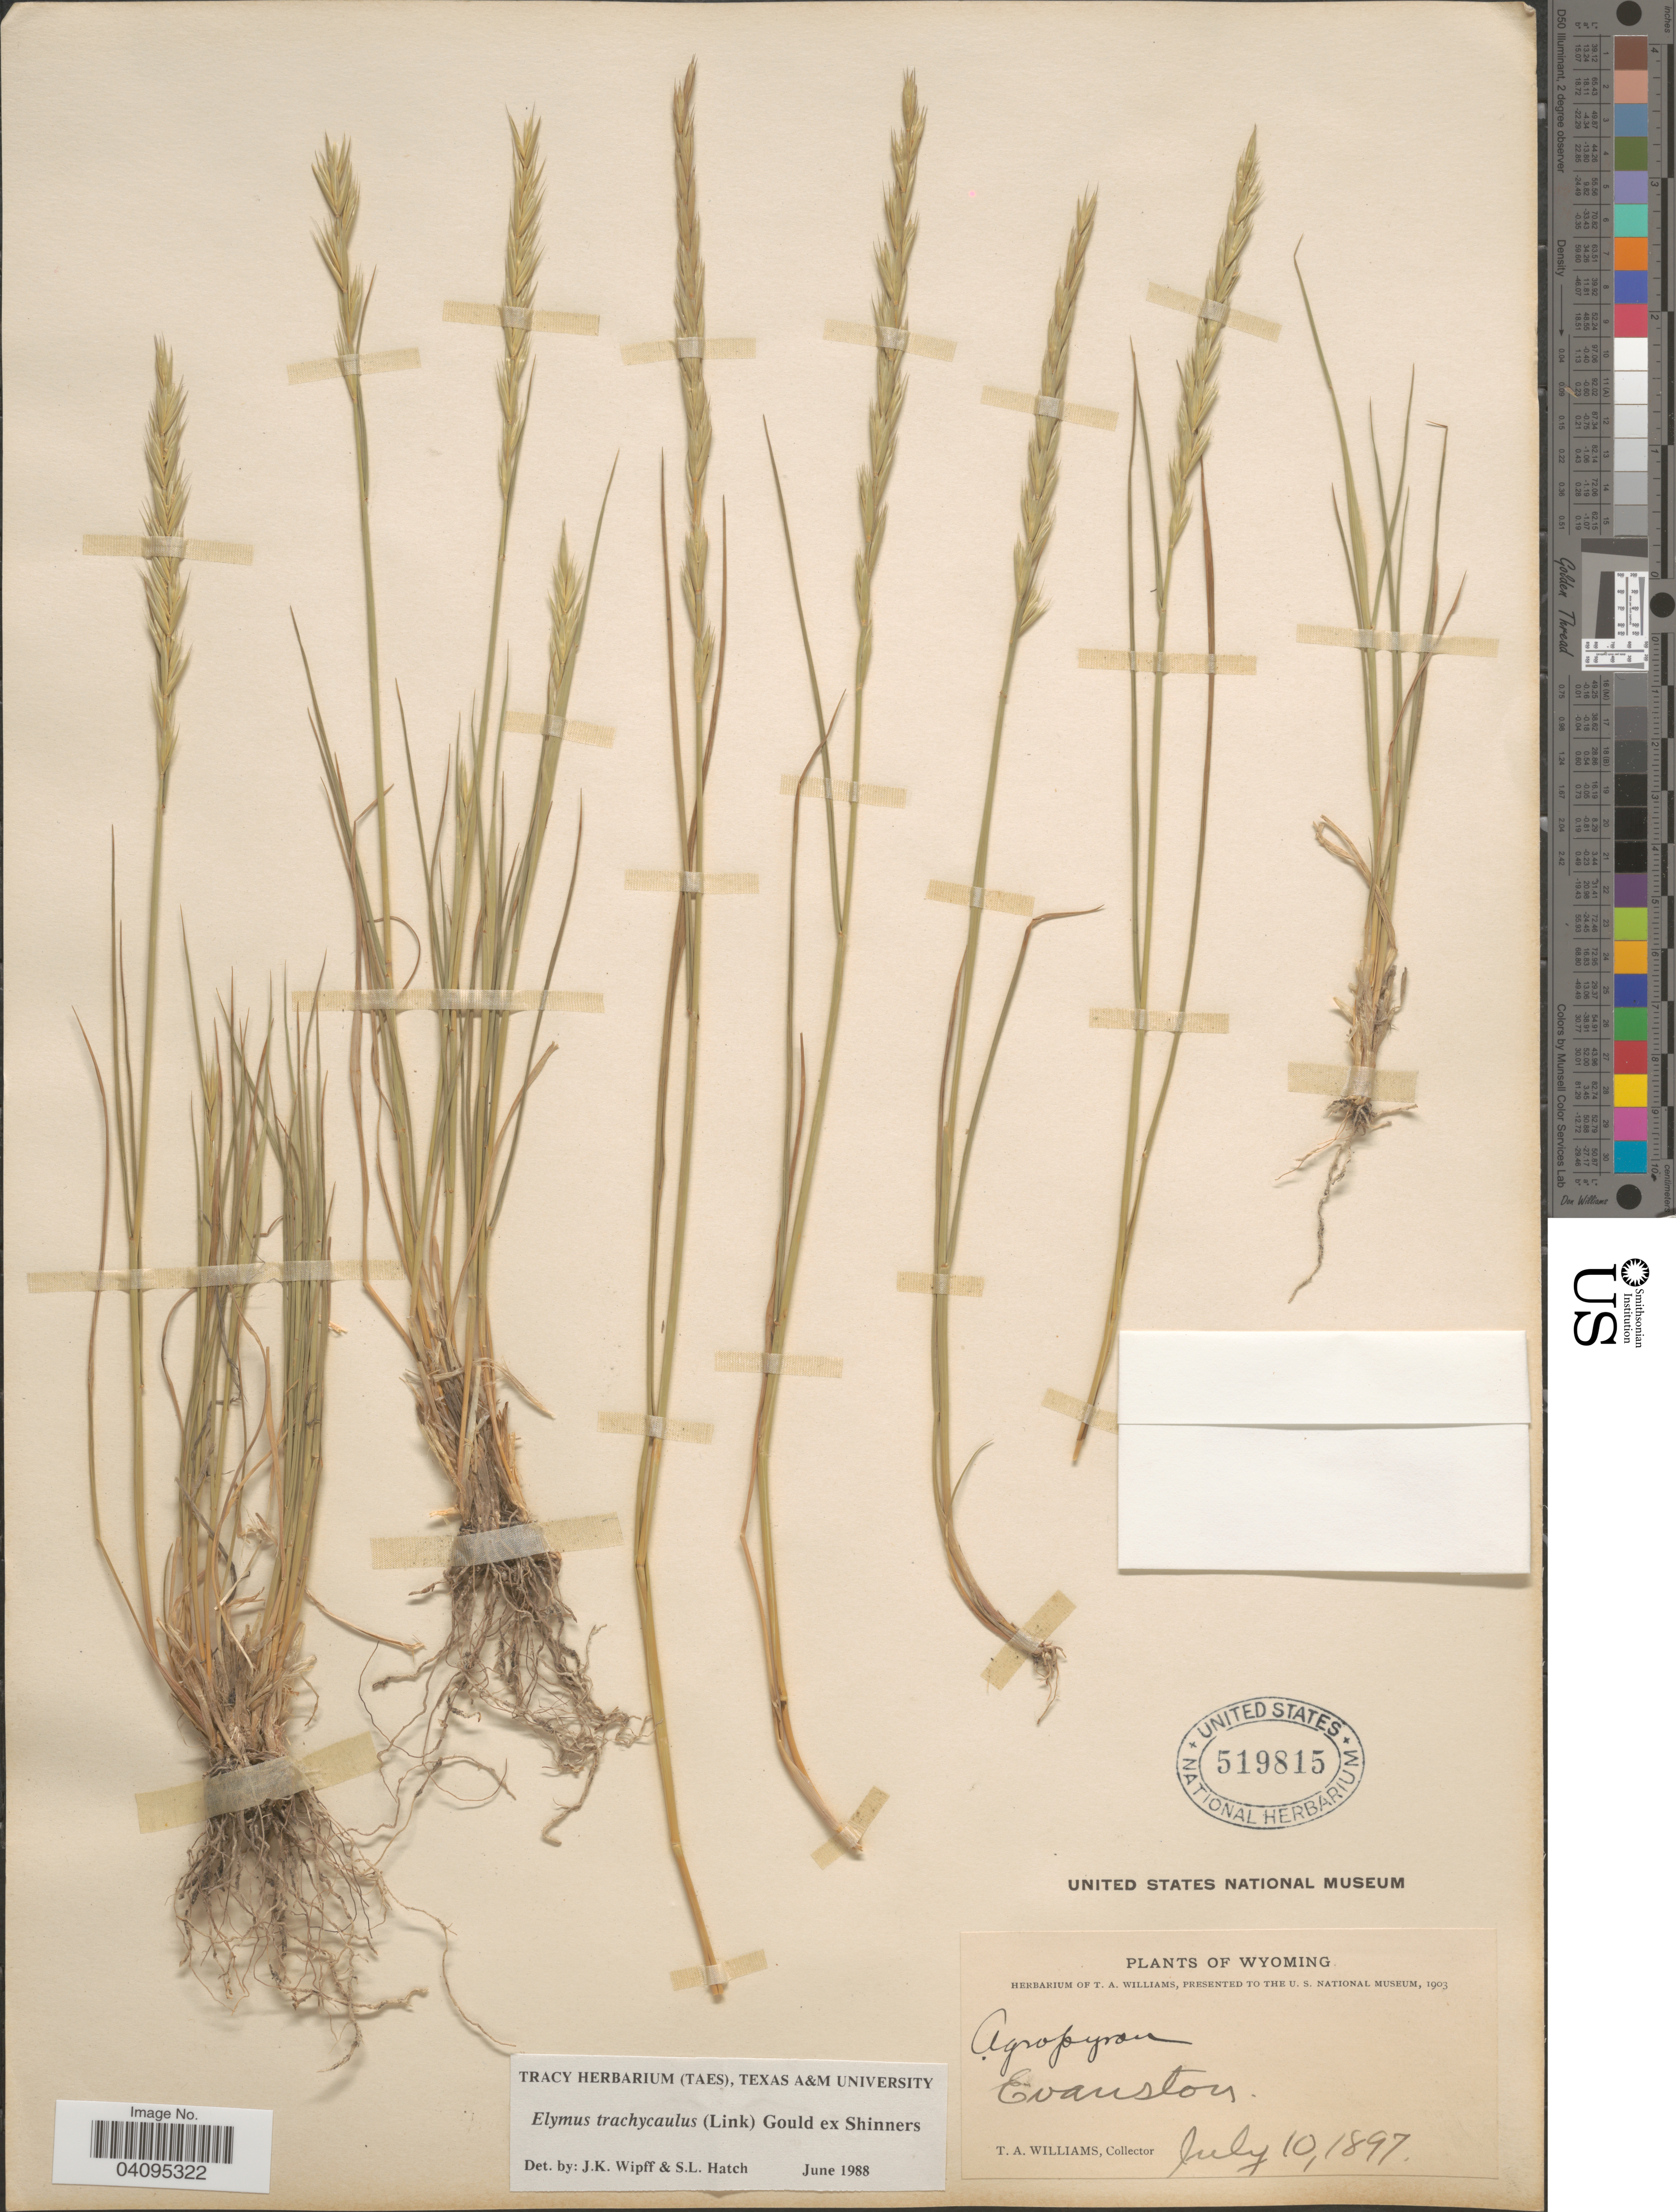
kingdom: Plantae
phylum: Tracheophyta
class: Liliopsida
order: Poales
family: Poaceae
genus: Elymus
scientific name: Elymus trachycaulus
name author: (Link) Gould ex Shinners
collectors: T. Williams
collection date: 1897-07-10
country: United States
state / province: Wyoming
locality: Evanston.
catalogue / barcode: US 519815